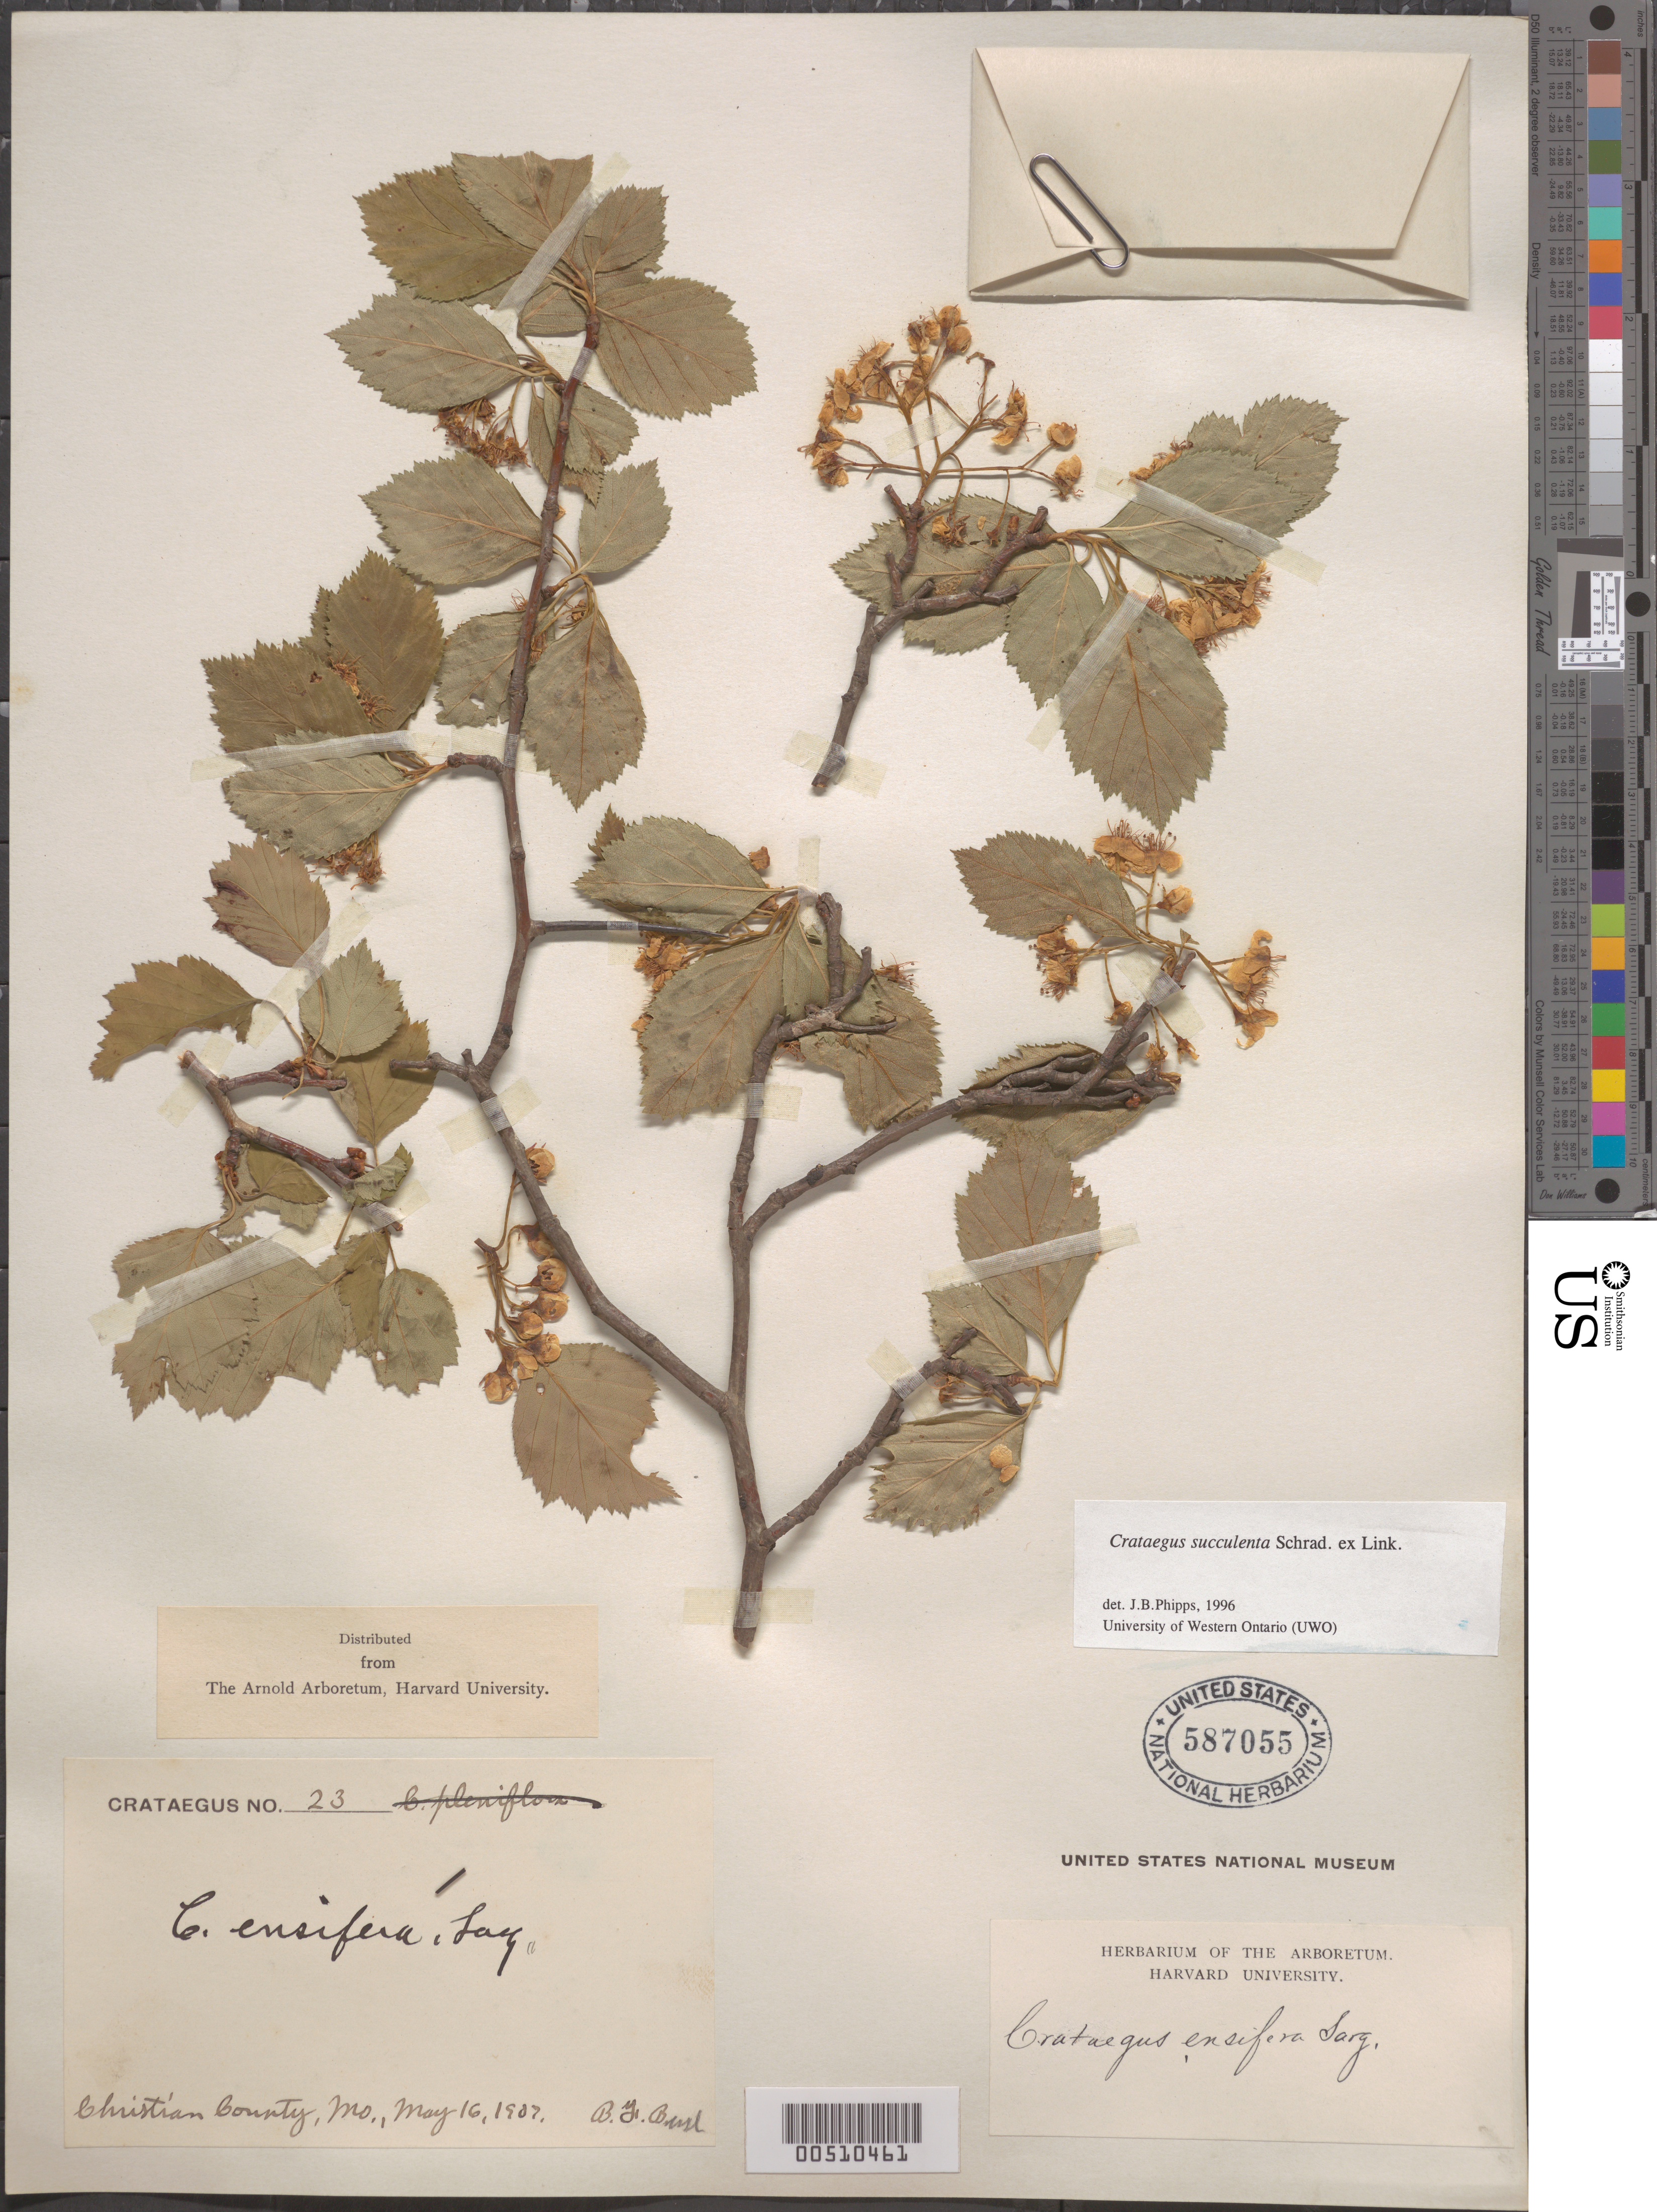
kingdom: Plantae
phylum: Tracheophyta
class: Magnoliopsida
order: Rosales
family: Rosaceae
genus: Crataegus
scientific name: Crataegus succulenta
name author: Schrad. ex Link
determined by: Phipps, James B., (UWO), University of Western Ontario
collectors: B. F. Bush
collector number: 23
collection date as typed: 16 May 1907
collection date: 1907-05-16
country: United States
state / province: Missouri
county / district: Christian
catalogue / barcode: US 587055